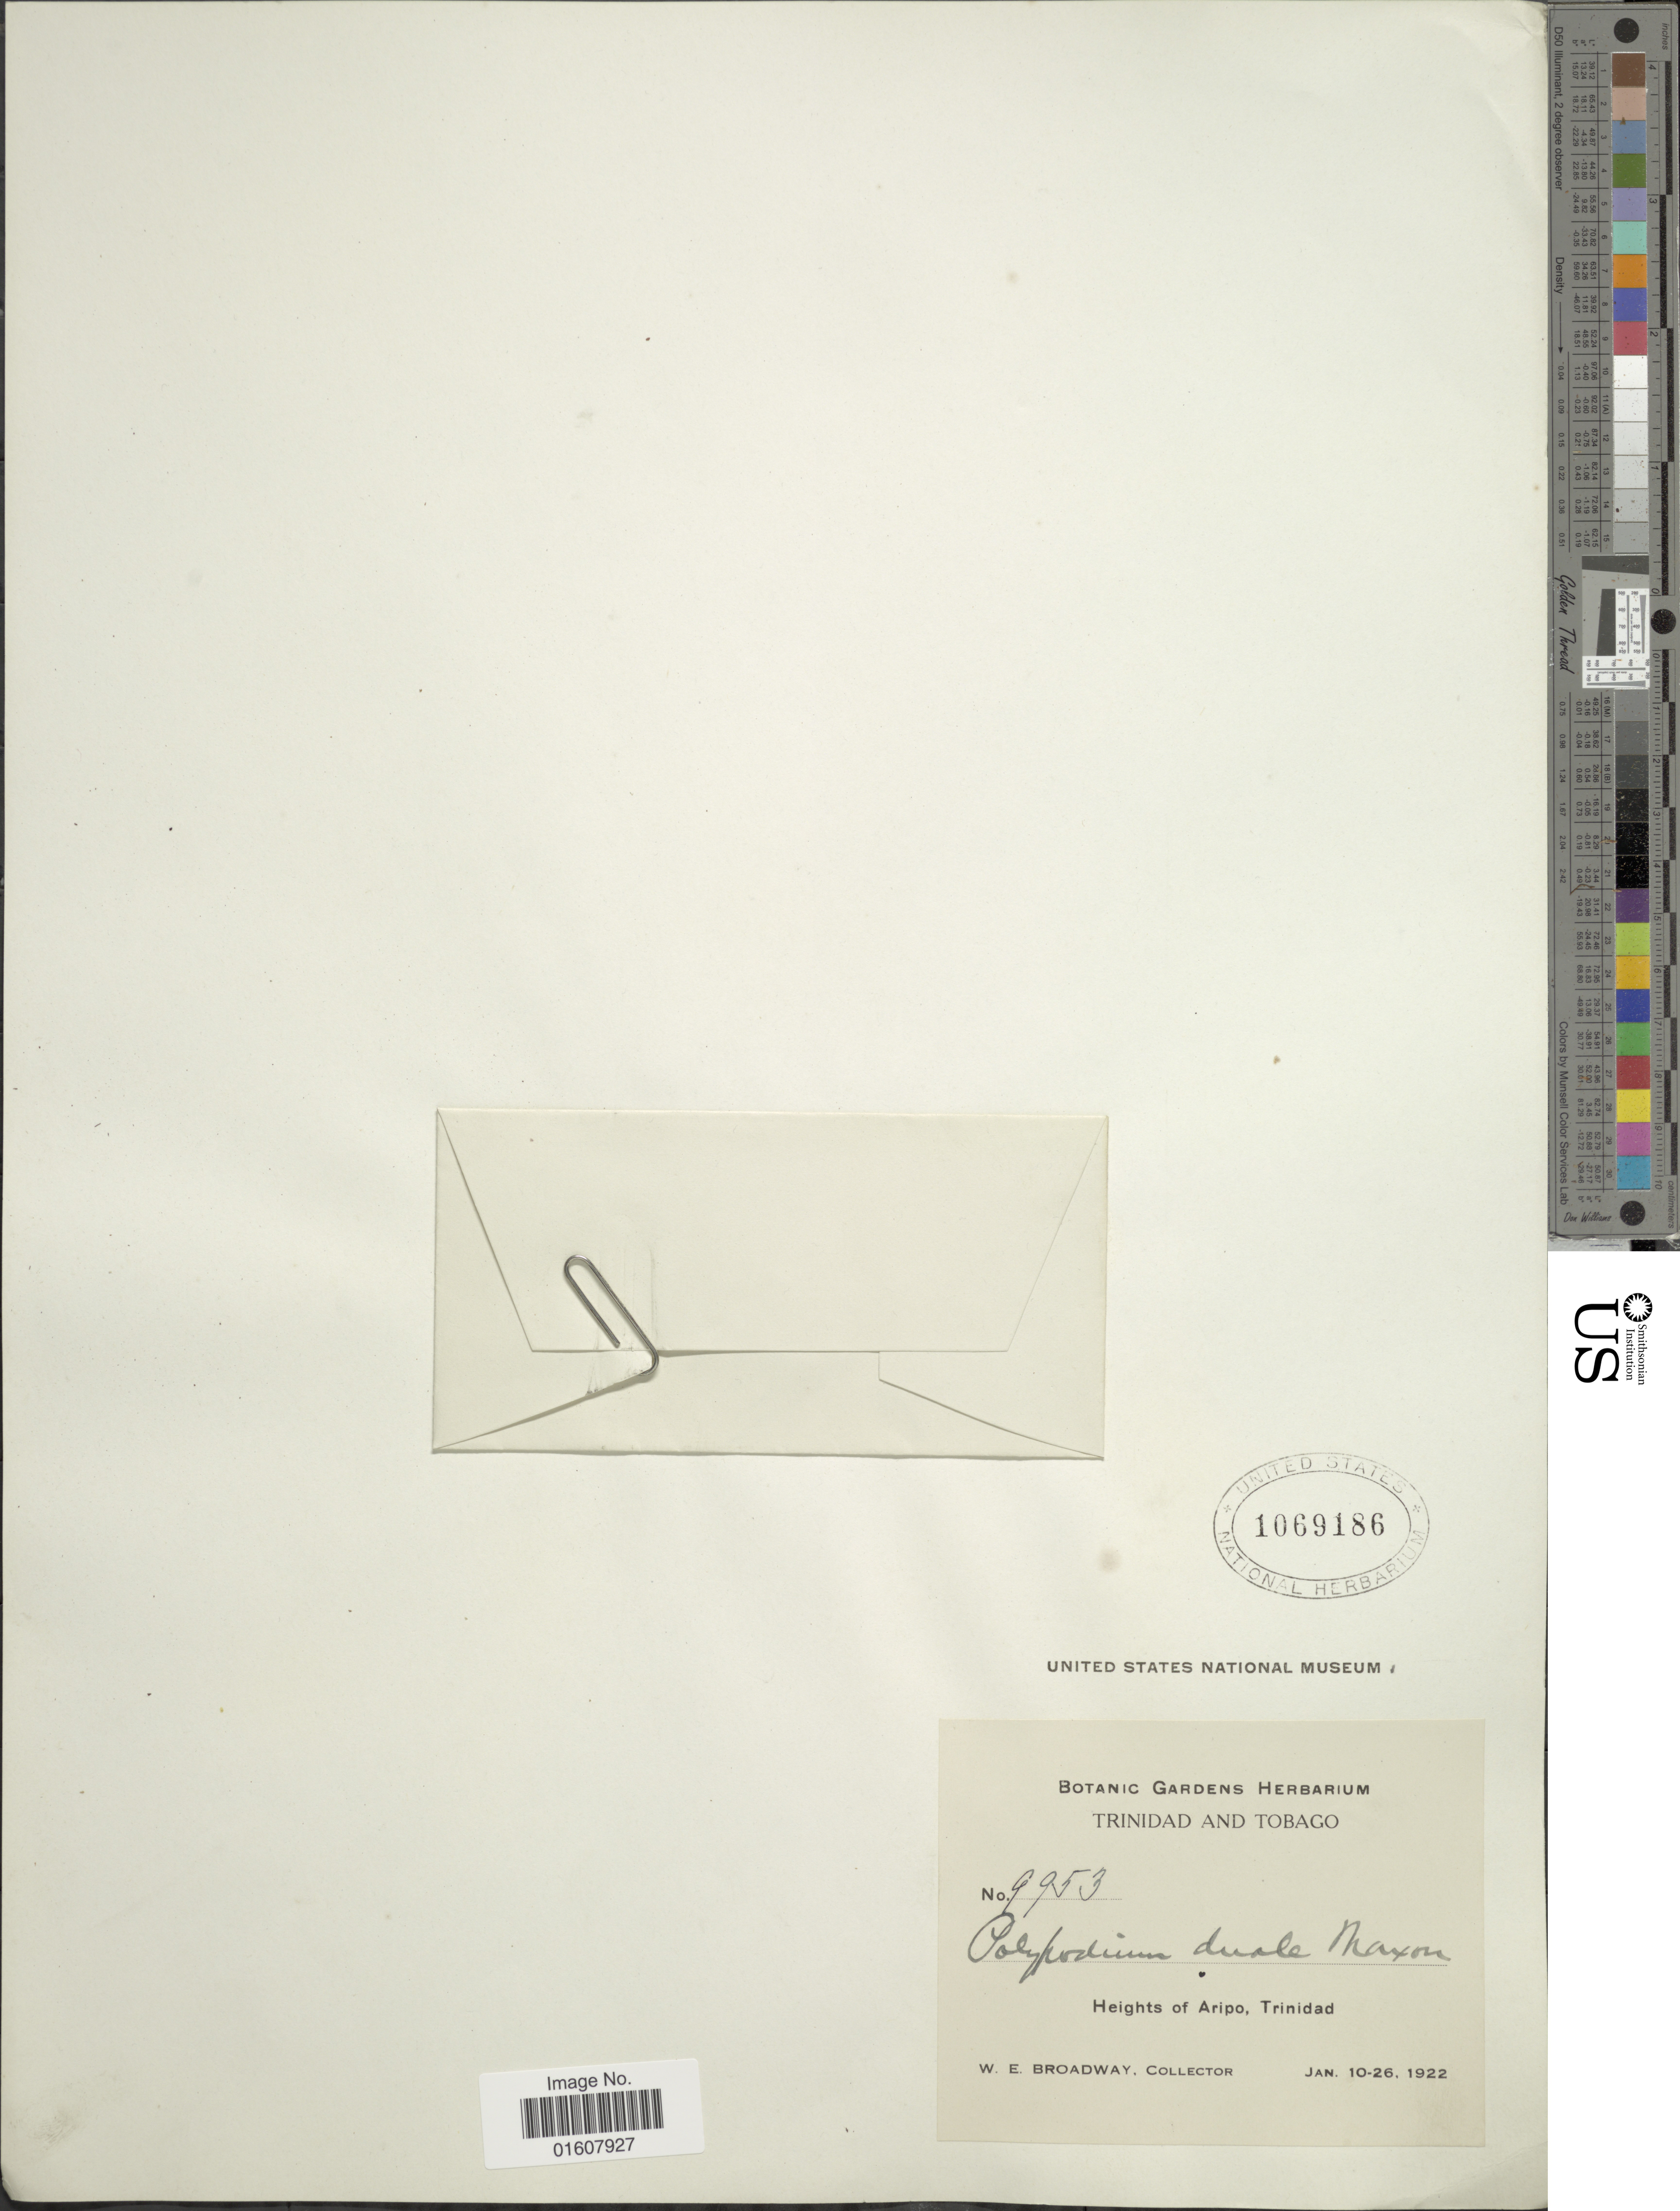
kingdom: Plantae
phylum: Tracheophyta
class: Polypodiopsida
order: Polypodiales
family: Polypodiaceae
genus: Cochlidium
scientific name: Cochlidium serrulatum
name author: (Sw.) L.E. Bishop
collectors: W. E. Broadway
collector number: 9953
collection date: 1922-01-10/1922-01-26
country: Trinidad and Tobago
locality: Heights of Aripo, Trinidad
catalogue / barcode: US 1069186